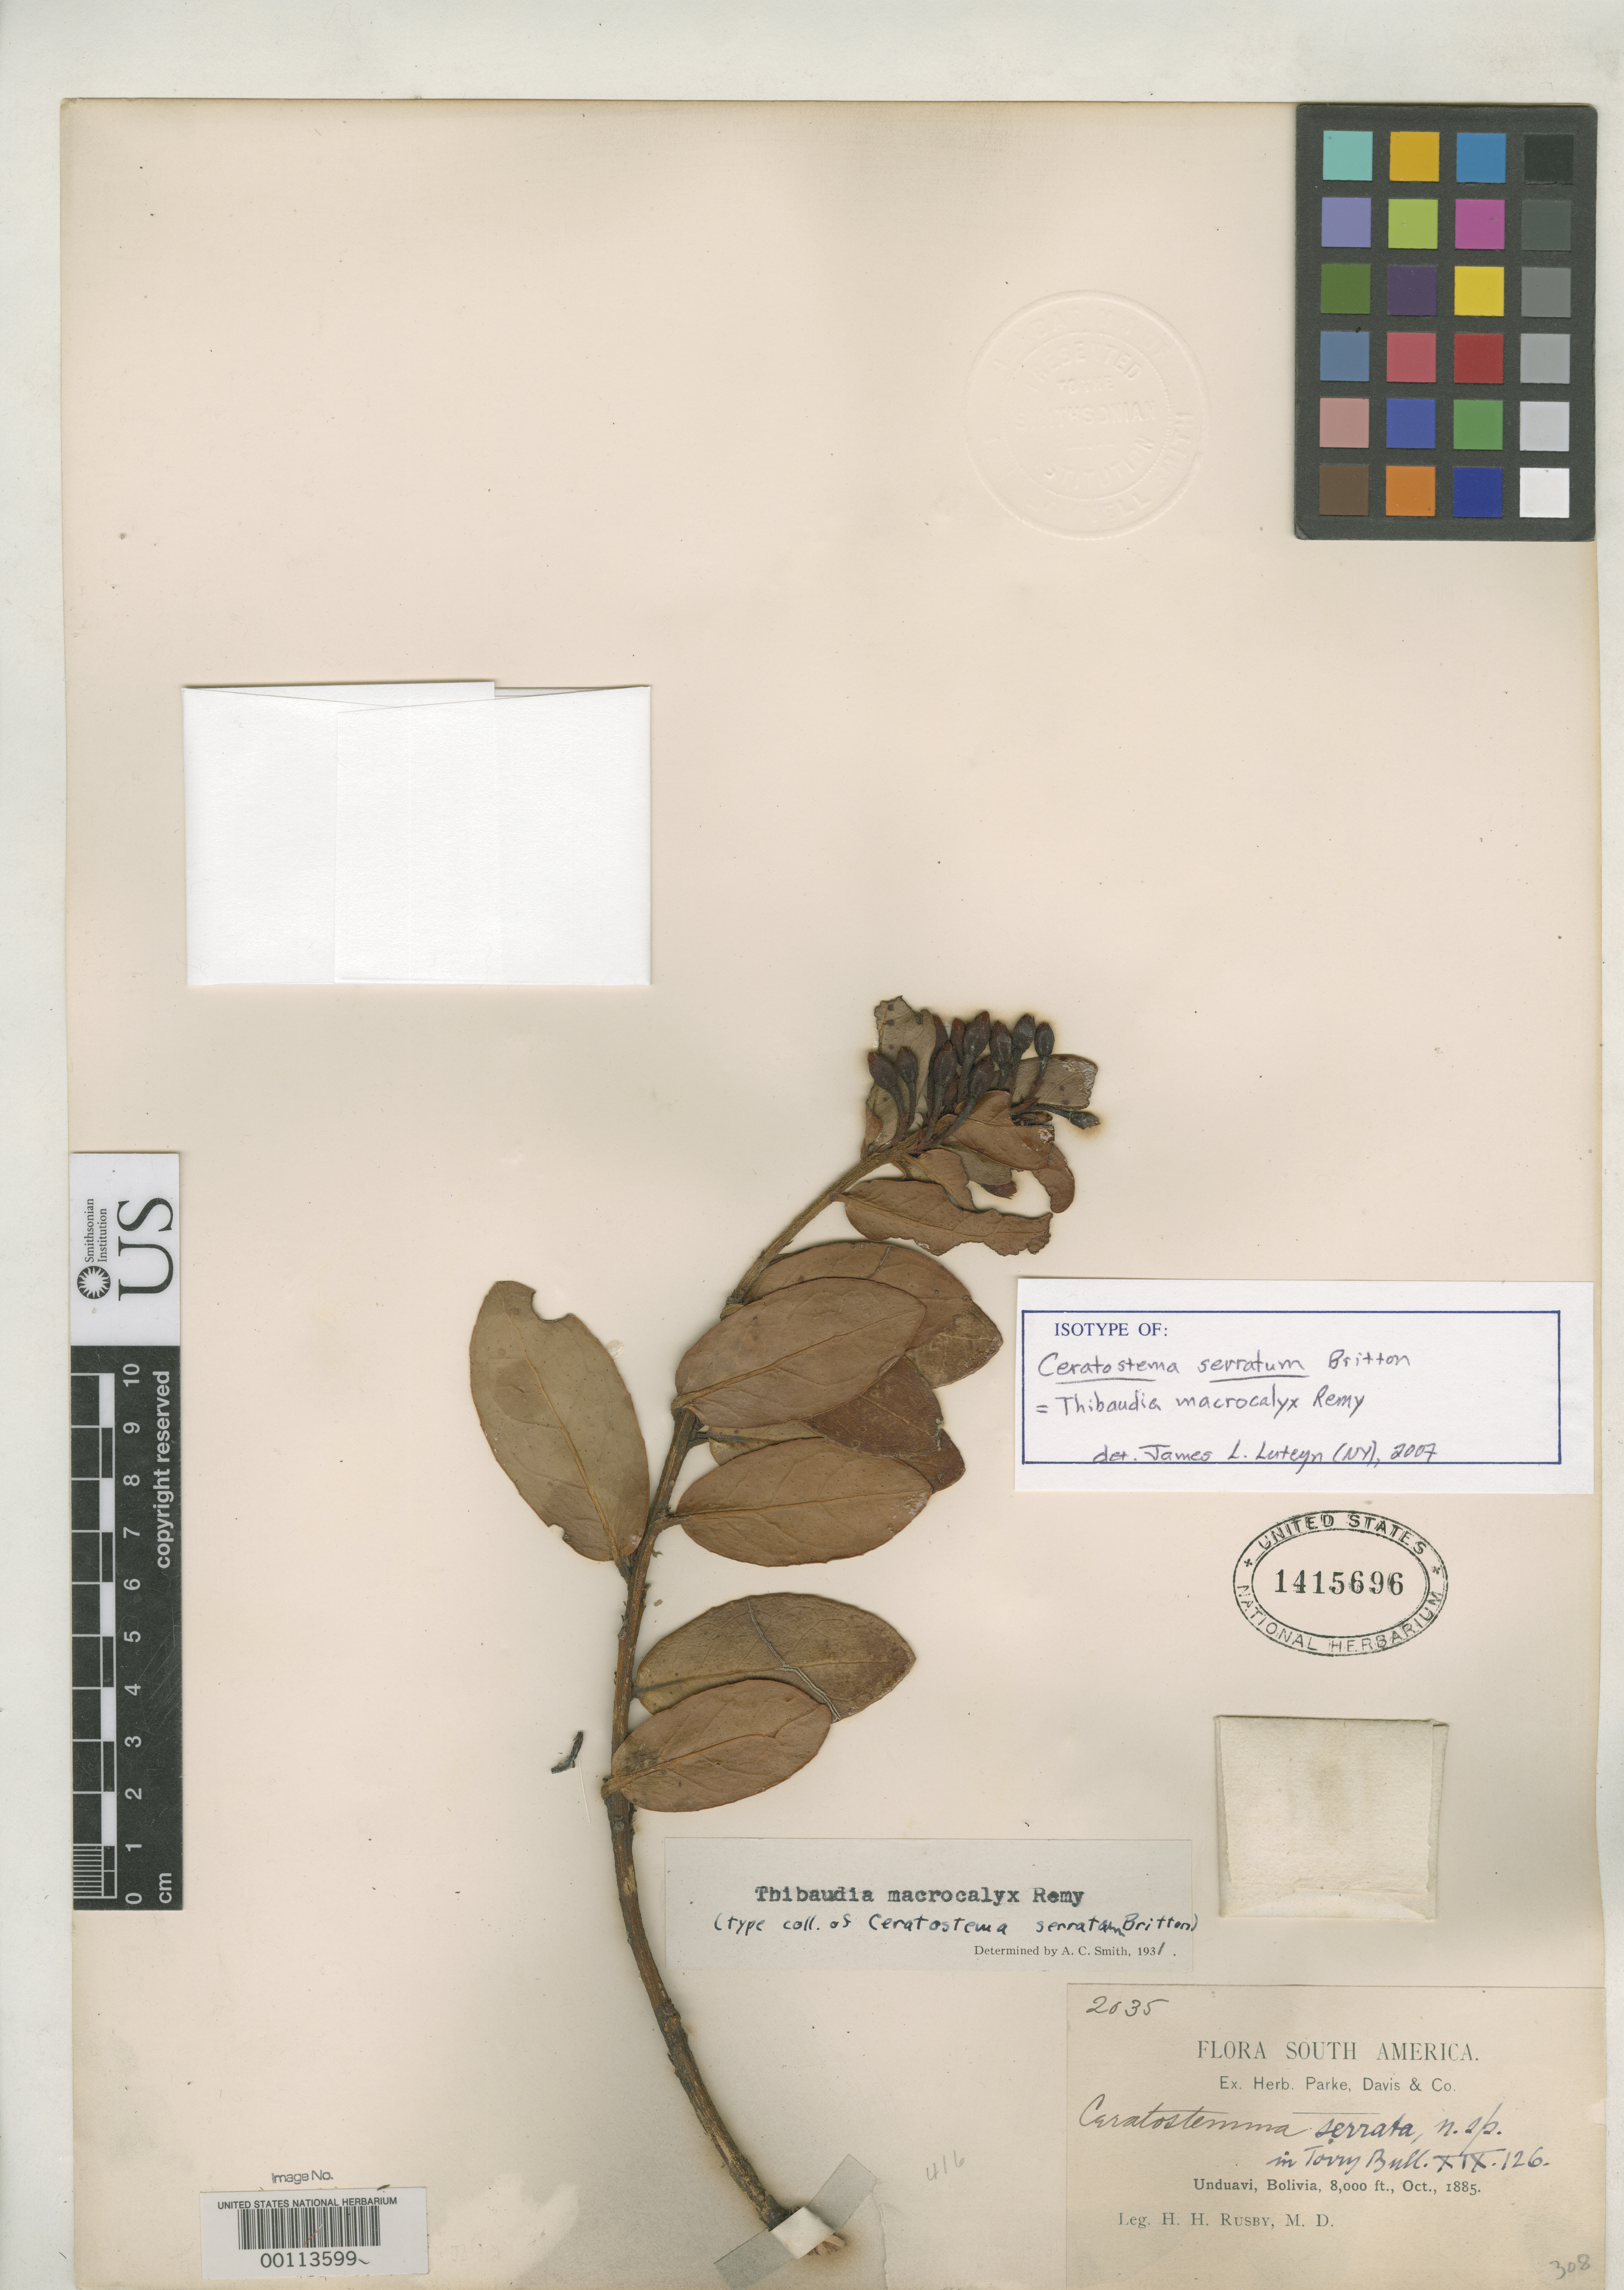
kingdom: Plantae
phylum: Tracheophyta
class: Magnoliopsida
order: Ericales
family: Ericaceae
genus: Ceratostema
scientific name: Ceratostema serratum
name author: Britton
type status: Isotype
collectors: H. H. Rusby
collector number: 2035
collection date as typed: Oct 1885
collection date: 1885-10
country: Bolivia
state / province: La Paz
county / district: Nor Yungas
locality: Unduavi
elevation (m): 2438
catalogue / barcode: US 1415696